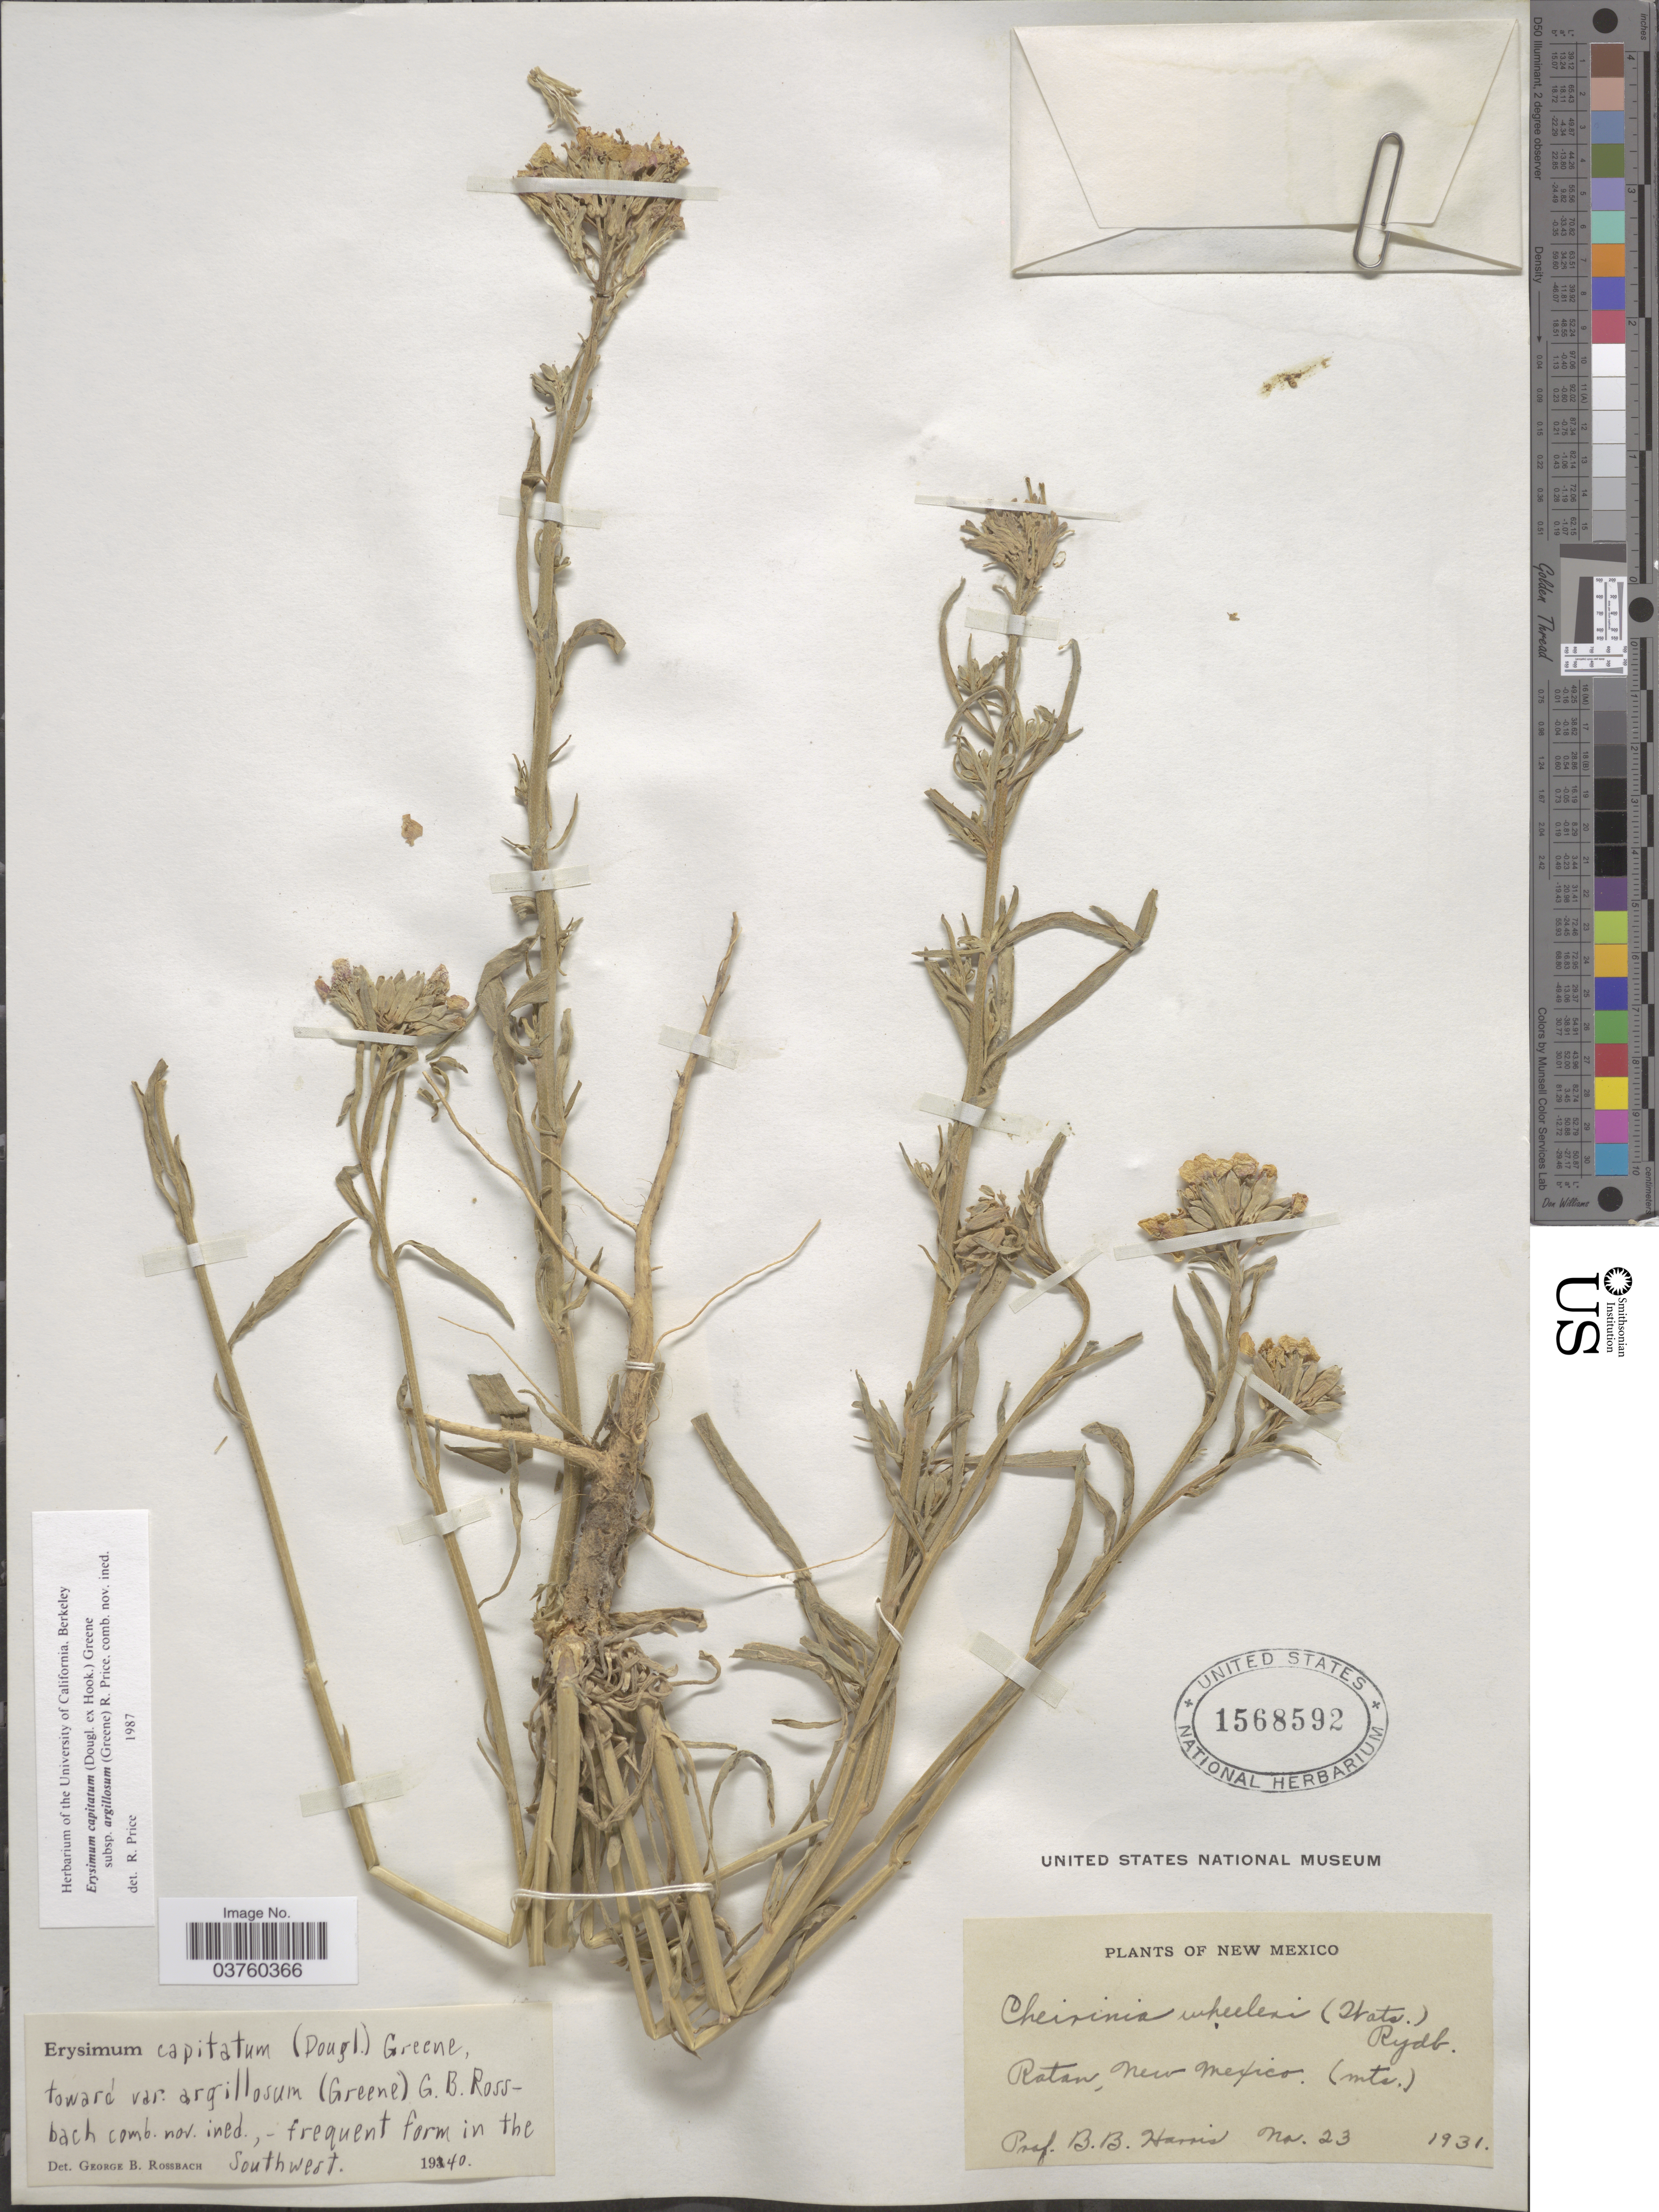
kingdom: Plantae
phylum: Tracheophyta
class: Magnoliopsida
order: Brassicales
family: Brassicaceae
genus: Erysimum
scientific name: Erysimum capitatum var. argillosum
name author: (Greene) R.J. Davis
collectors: B. B. Harris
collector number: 23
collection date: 1931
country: United States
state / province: New Mexico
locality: Raton (Mts).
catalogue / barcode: US 1568592